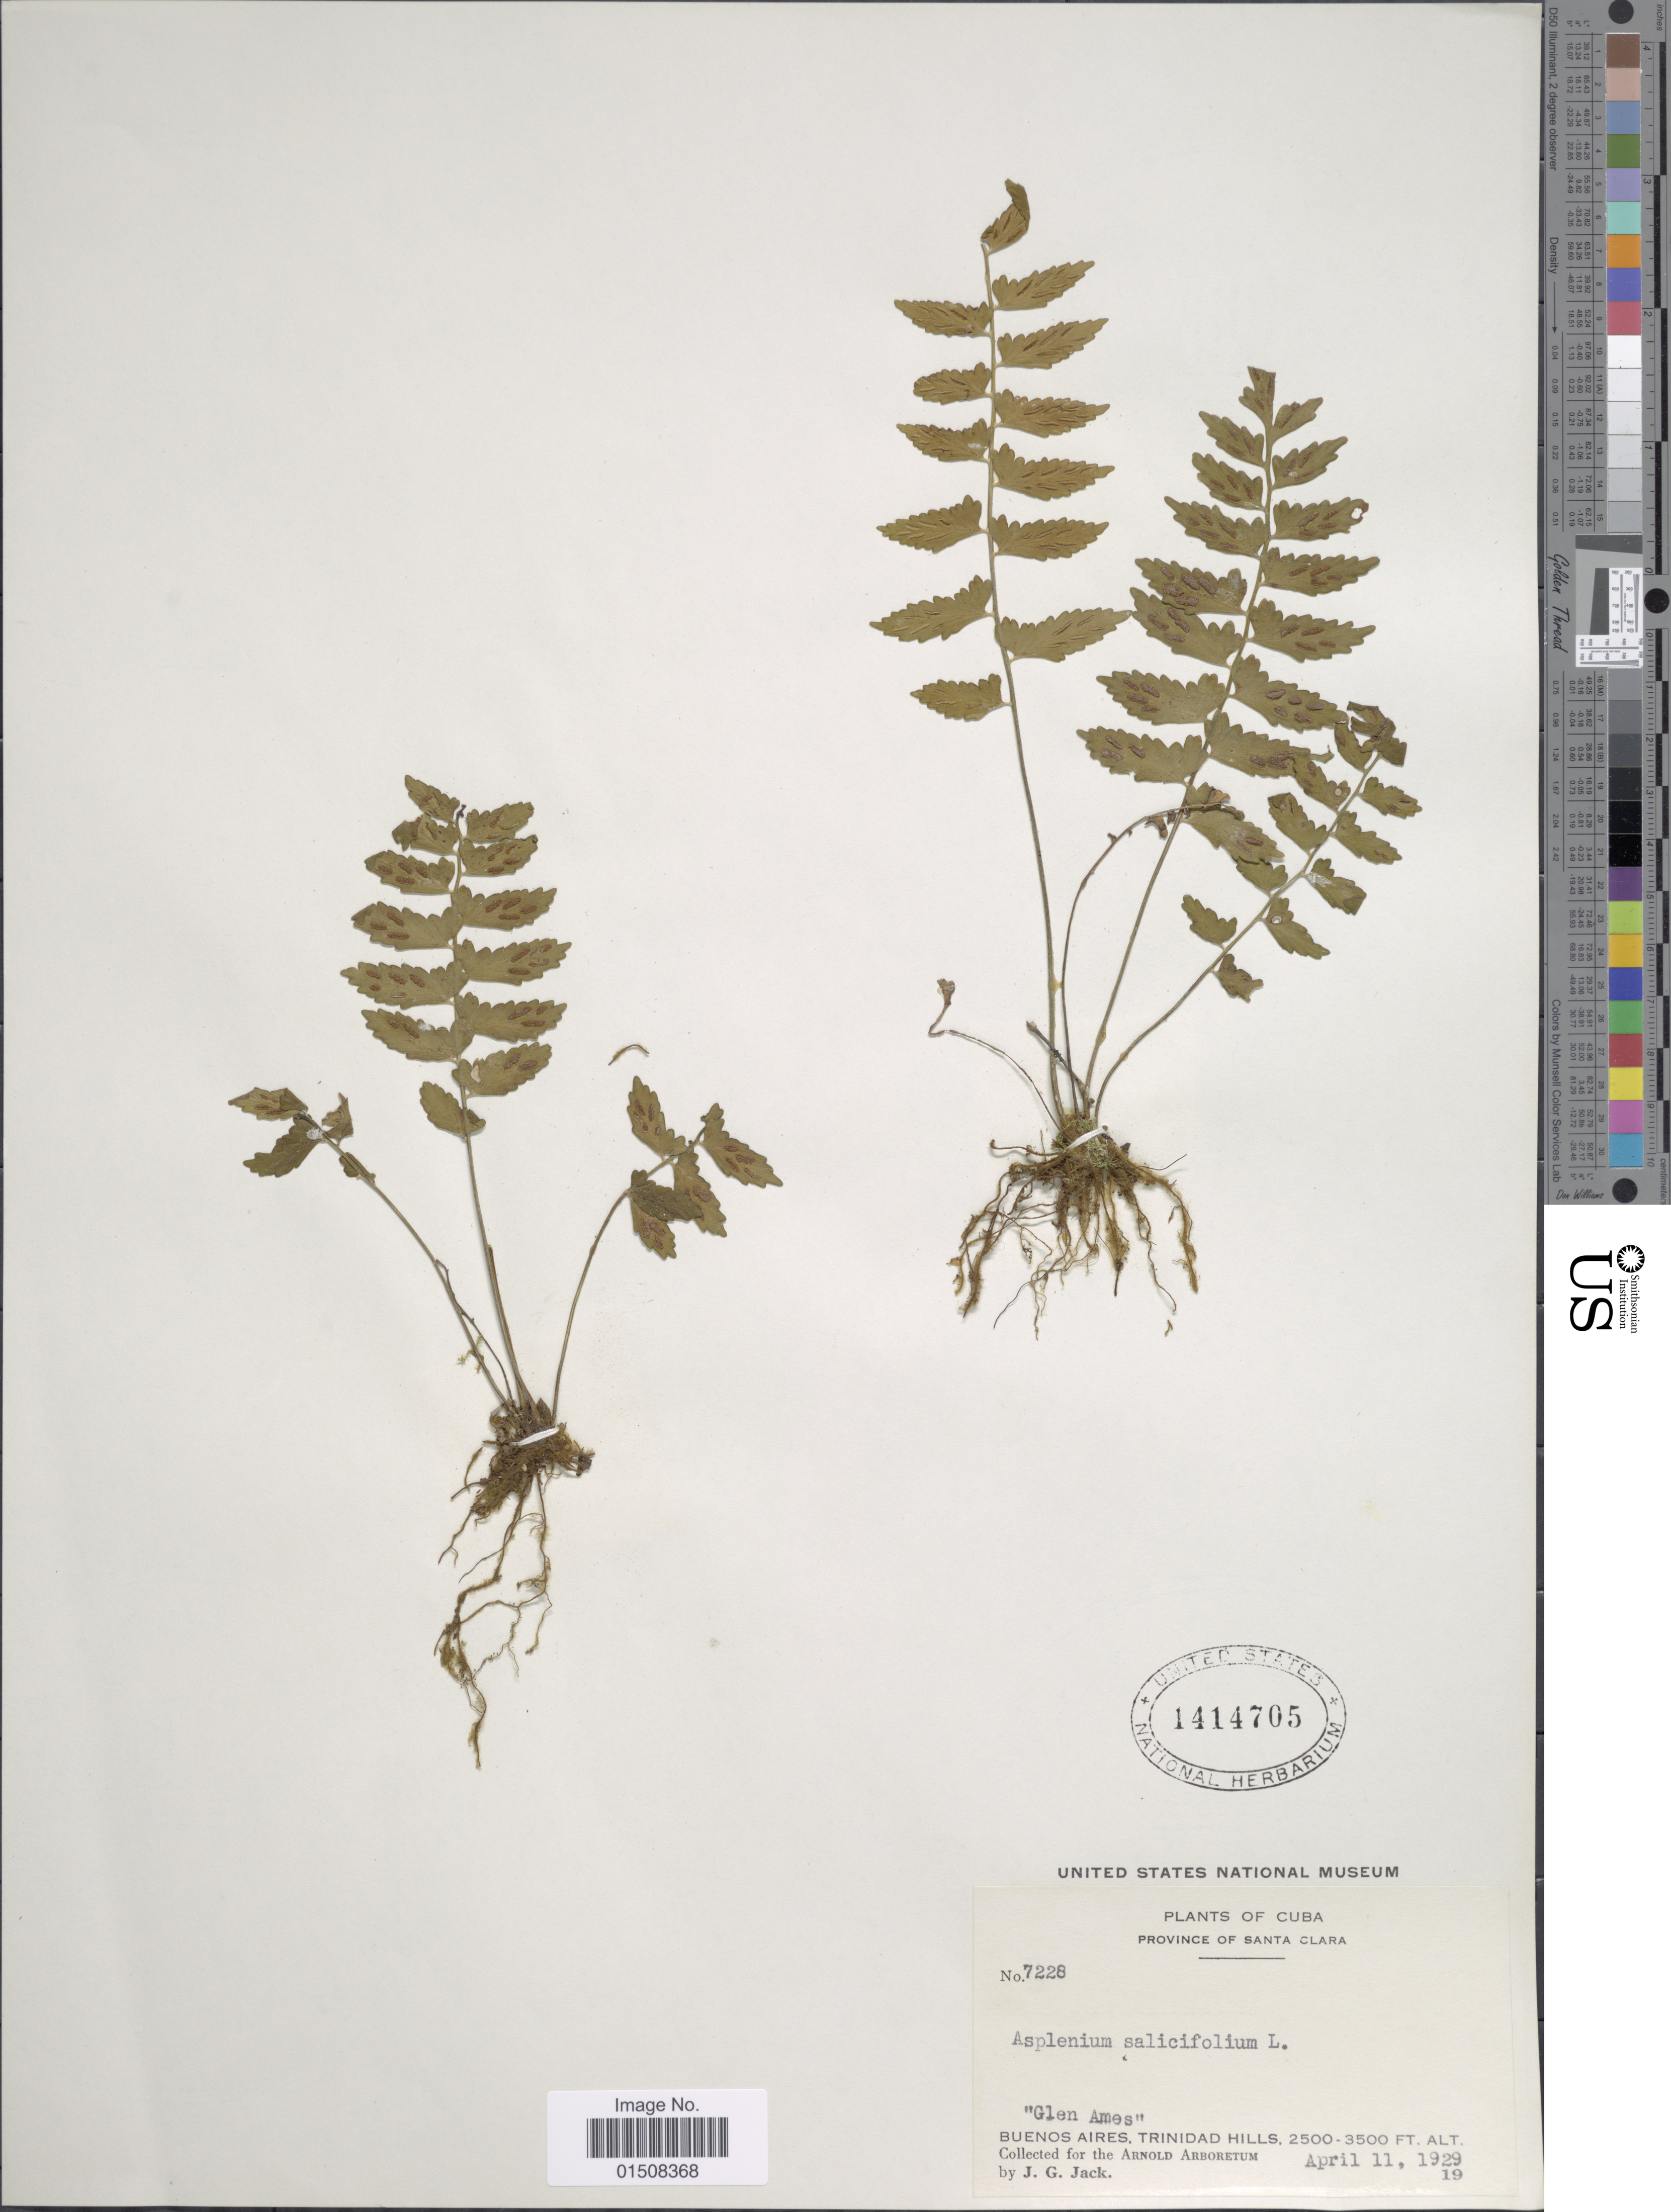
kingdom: Plantae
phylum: Tracheophyta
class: Polypodiopsida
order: Polypodiales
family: Aspleniaceae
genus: Asplenium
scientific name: Asplenium auriculatum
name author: Sw.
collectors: J. G. Jack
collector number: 7228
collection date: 1929-04-11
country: Cuba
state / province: Las Villas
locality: Buenos Aires, Trinidad Hills, Sant Clara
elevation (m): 762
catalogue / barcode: US 1414705